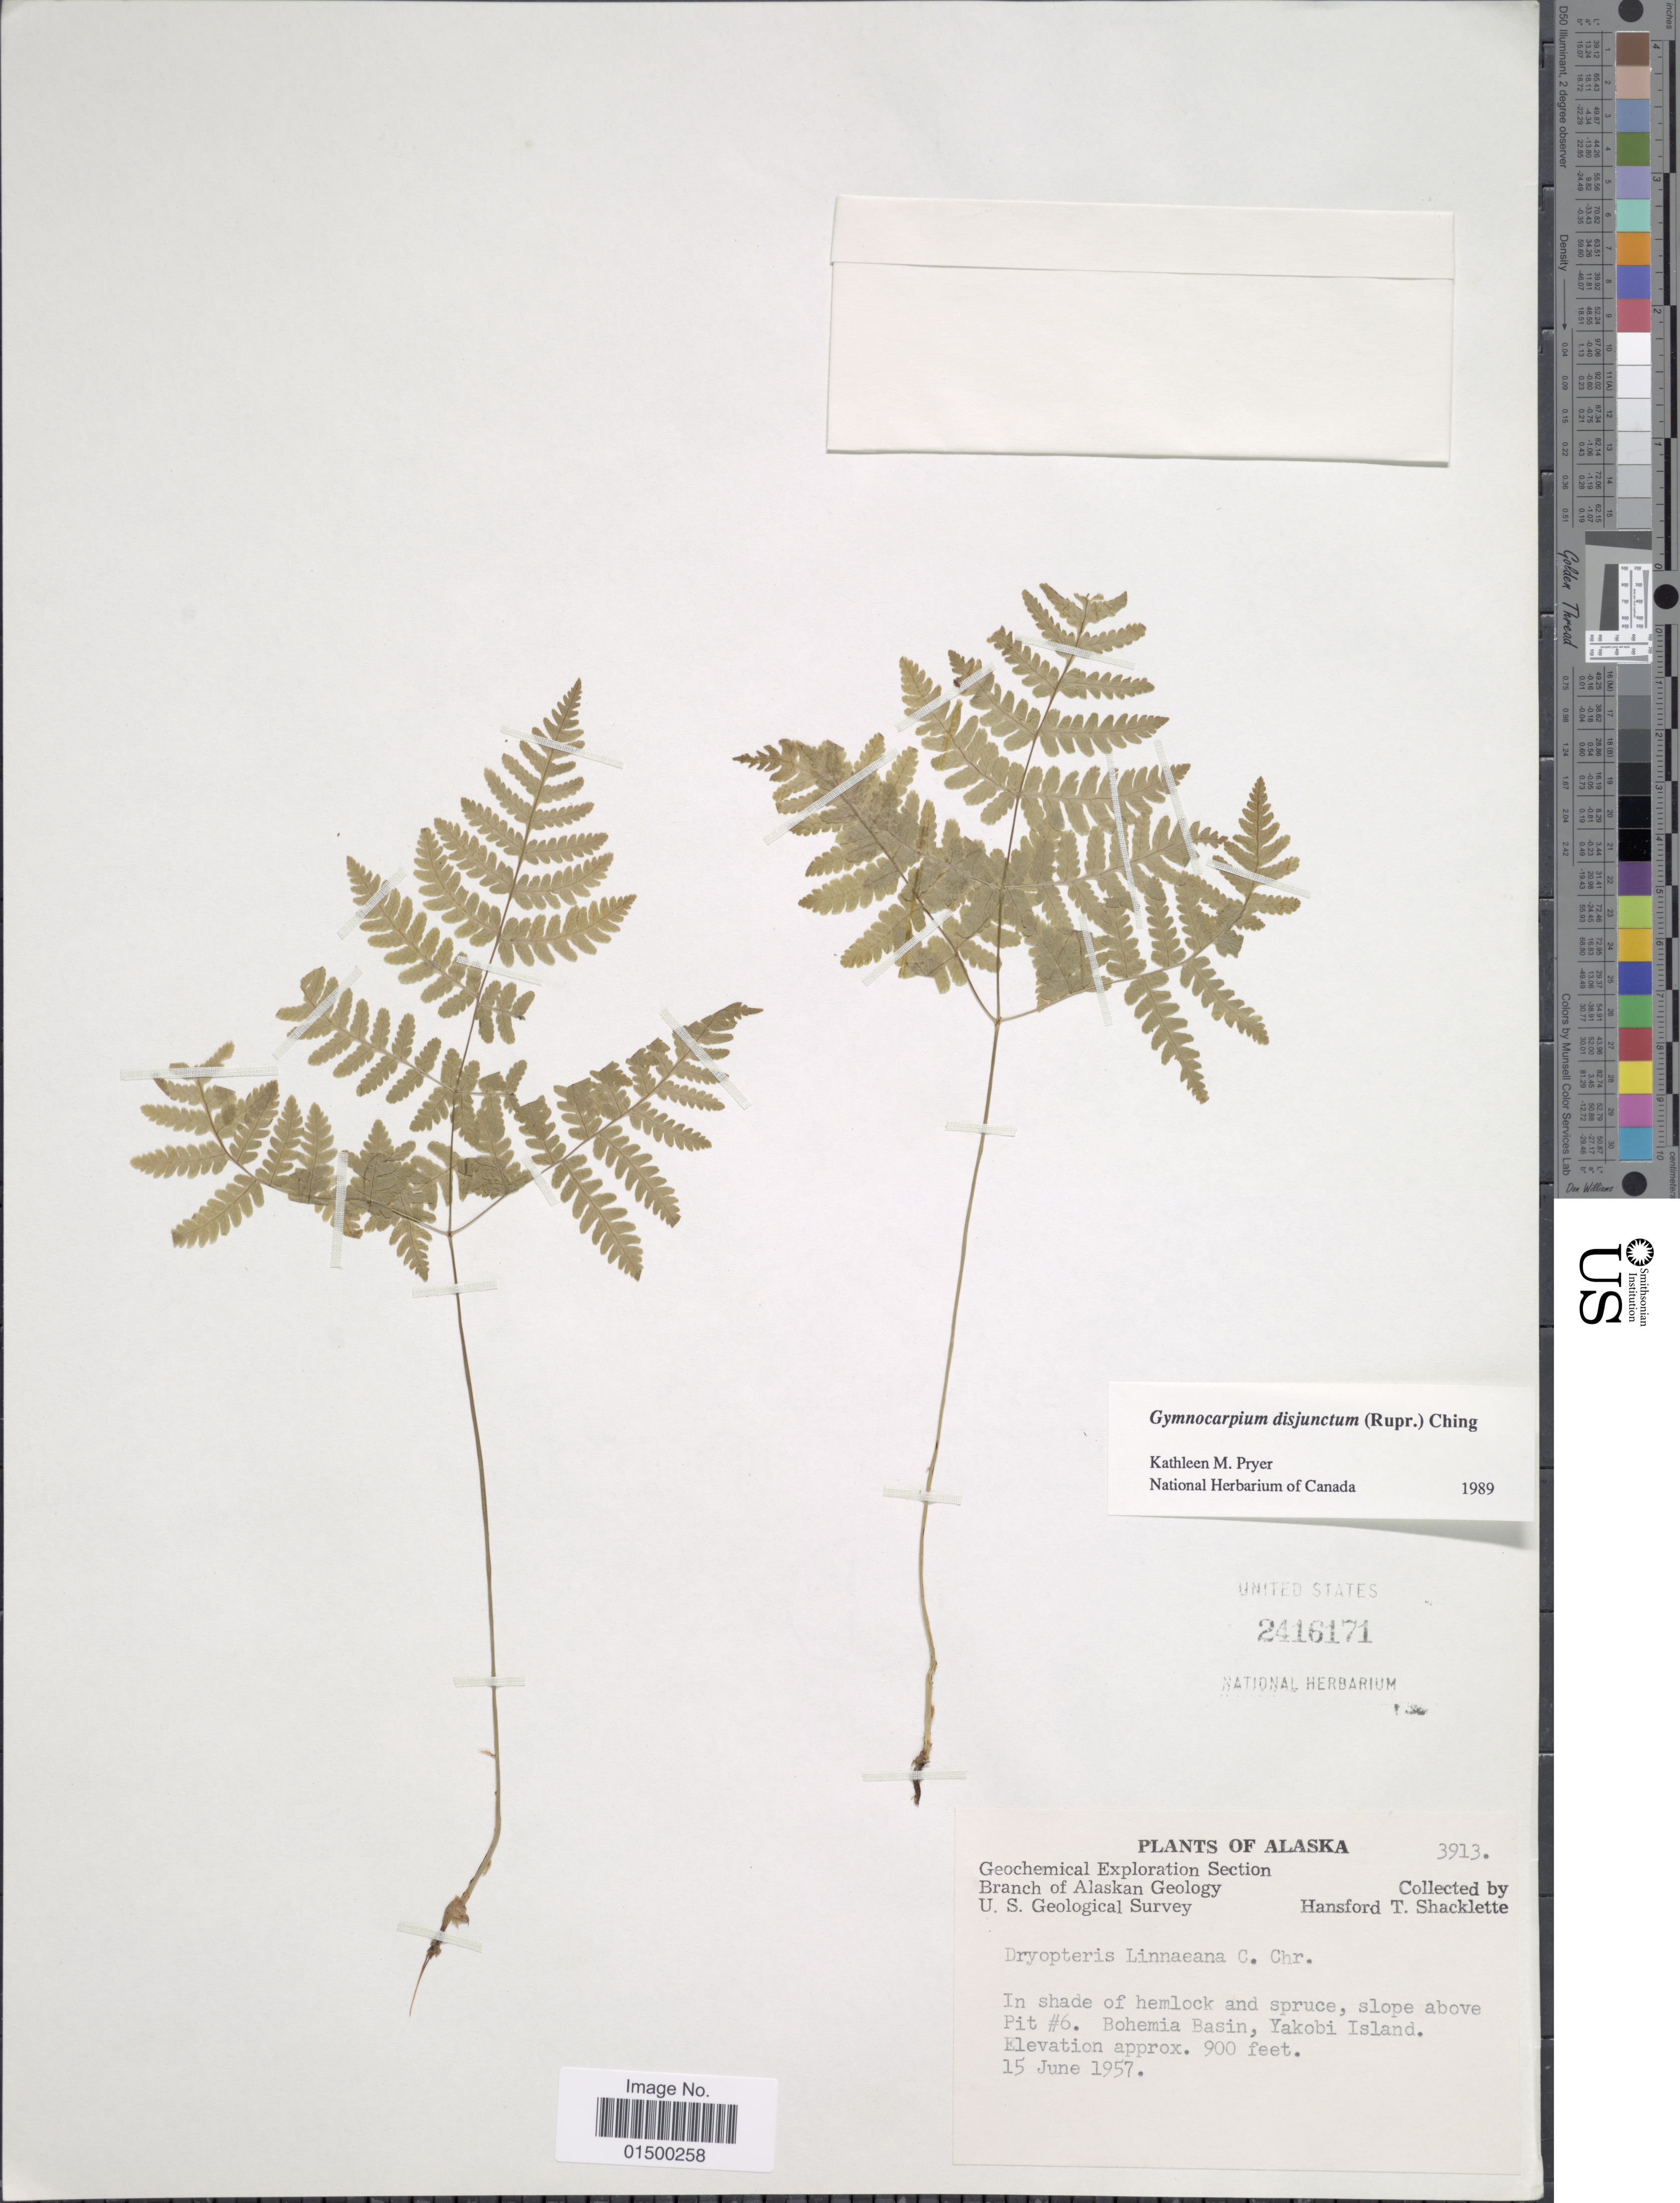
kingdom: Plantae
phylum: Tracheophyta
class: Polypodiopsida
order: Polypodiales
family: Cystopteridaceae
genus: Gymnocarpium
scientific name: Gymnocarpium disjunctum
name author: (Rupr.) Ching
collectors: H. Shacklette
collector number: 3913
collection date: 1957-06-15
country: United States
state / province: Alaska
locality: In shade of hemlock and spruce, slope above Pit #6. Bohemia Basin, Yakobi Island,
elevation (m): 274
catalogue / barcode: US 2416171